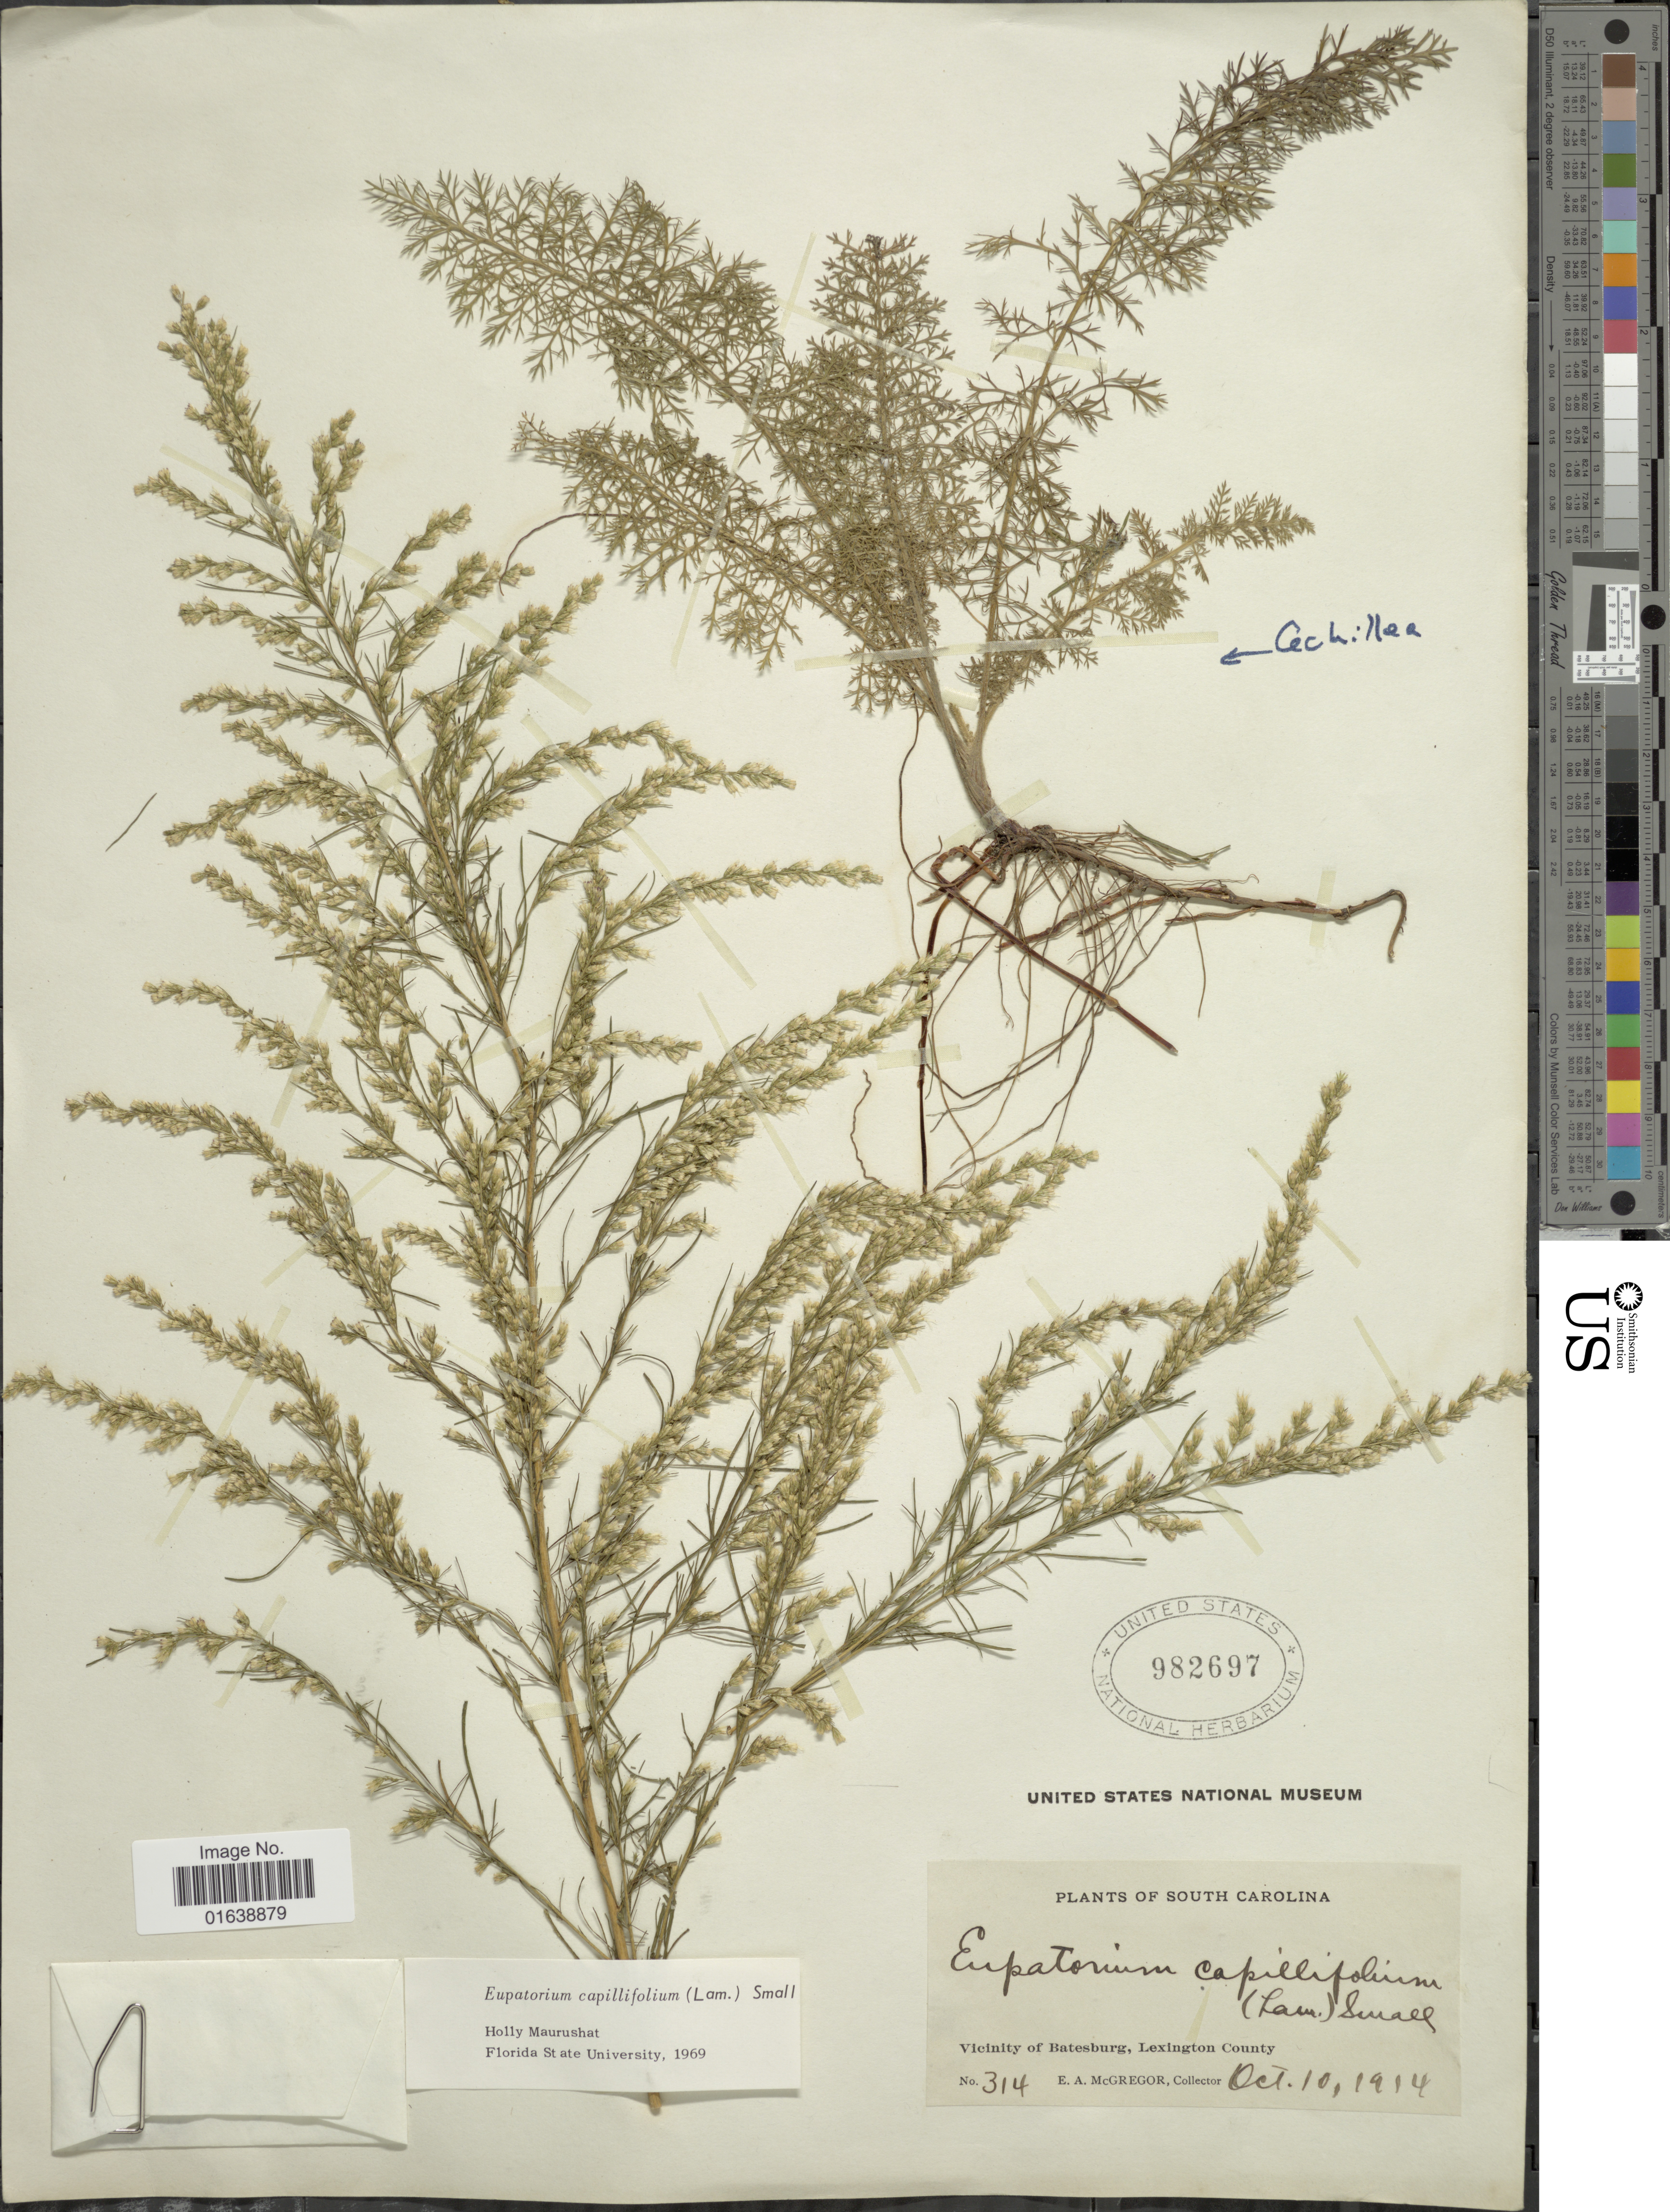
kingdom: Plantae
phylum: Tracheophyta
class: Magnoliopsida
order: Asterales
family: Asteraceae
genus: Eupatorium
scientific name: Eupatorium capillifolium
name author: (Lam.) Small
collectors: E. A. McGregor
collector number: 314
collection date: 1914-10-10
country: United States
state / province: South Carolina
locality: South Carolina. Vicinity of Batesburg, Lexington County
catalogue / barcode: US 982697